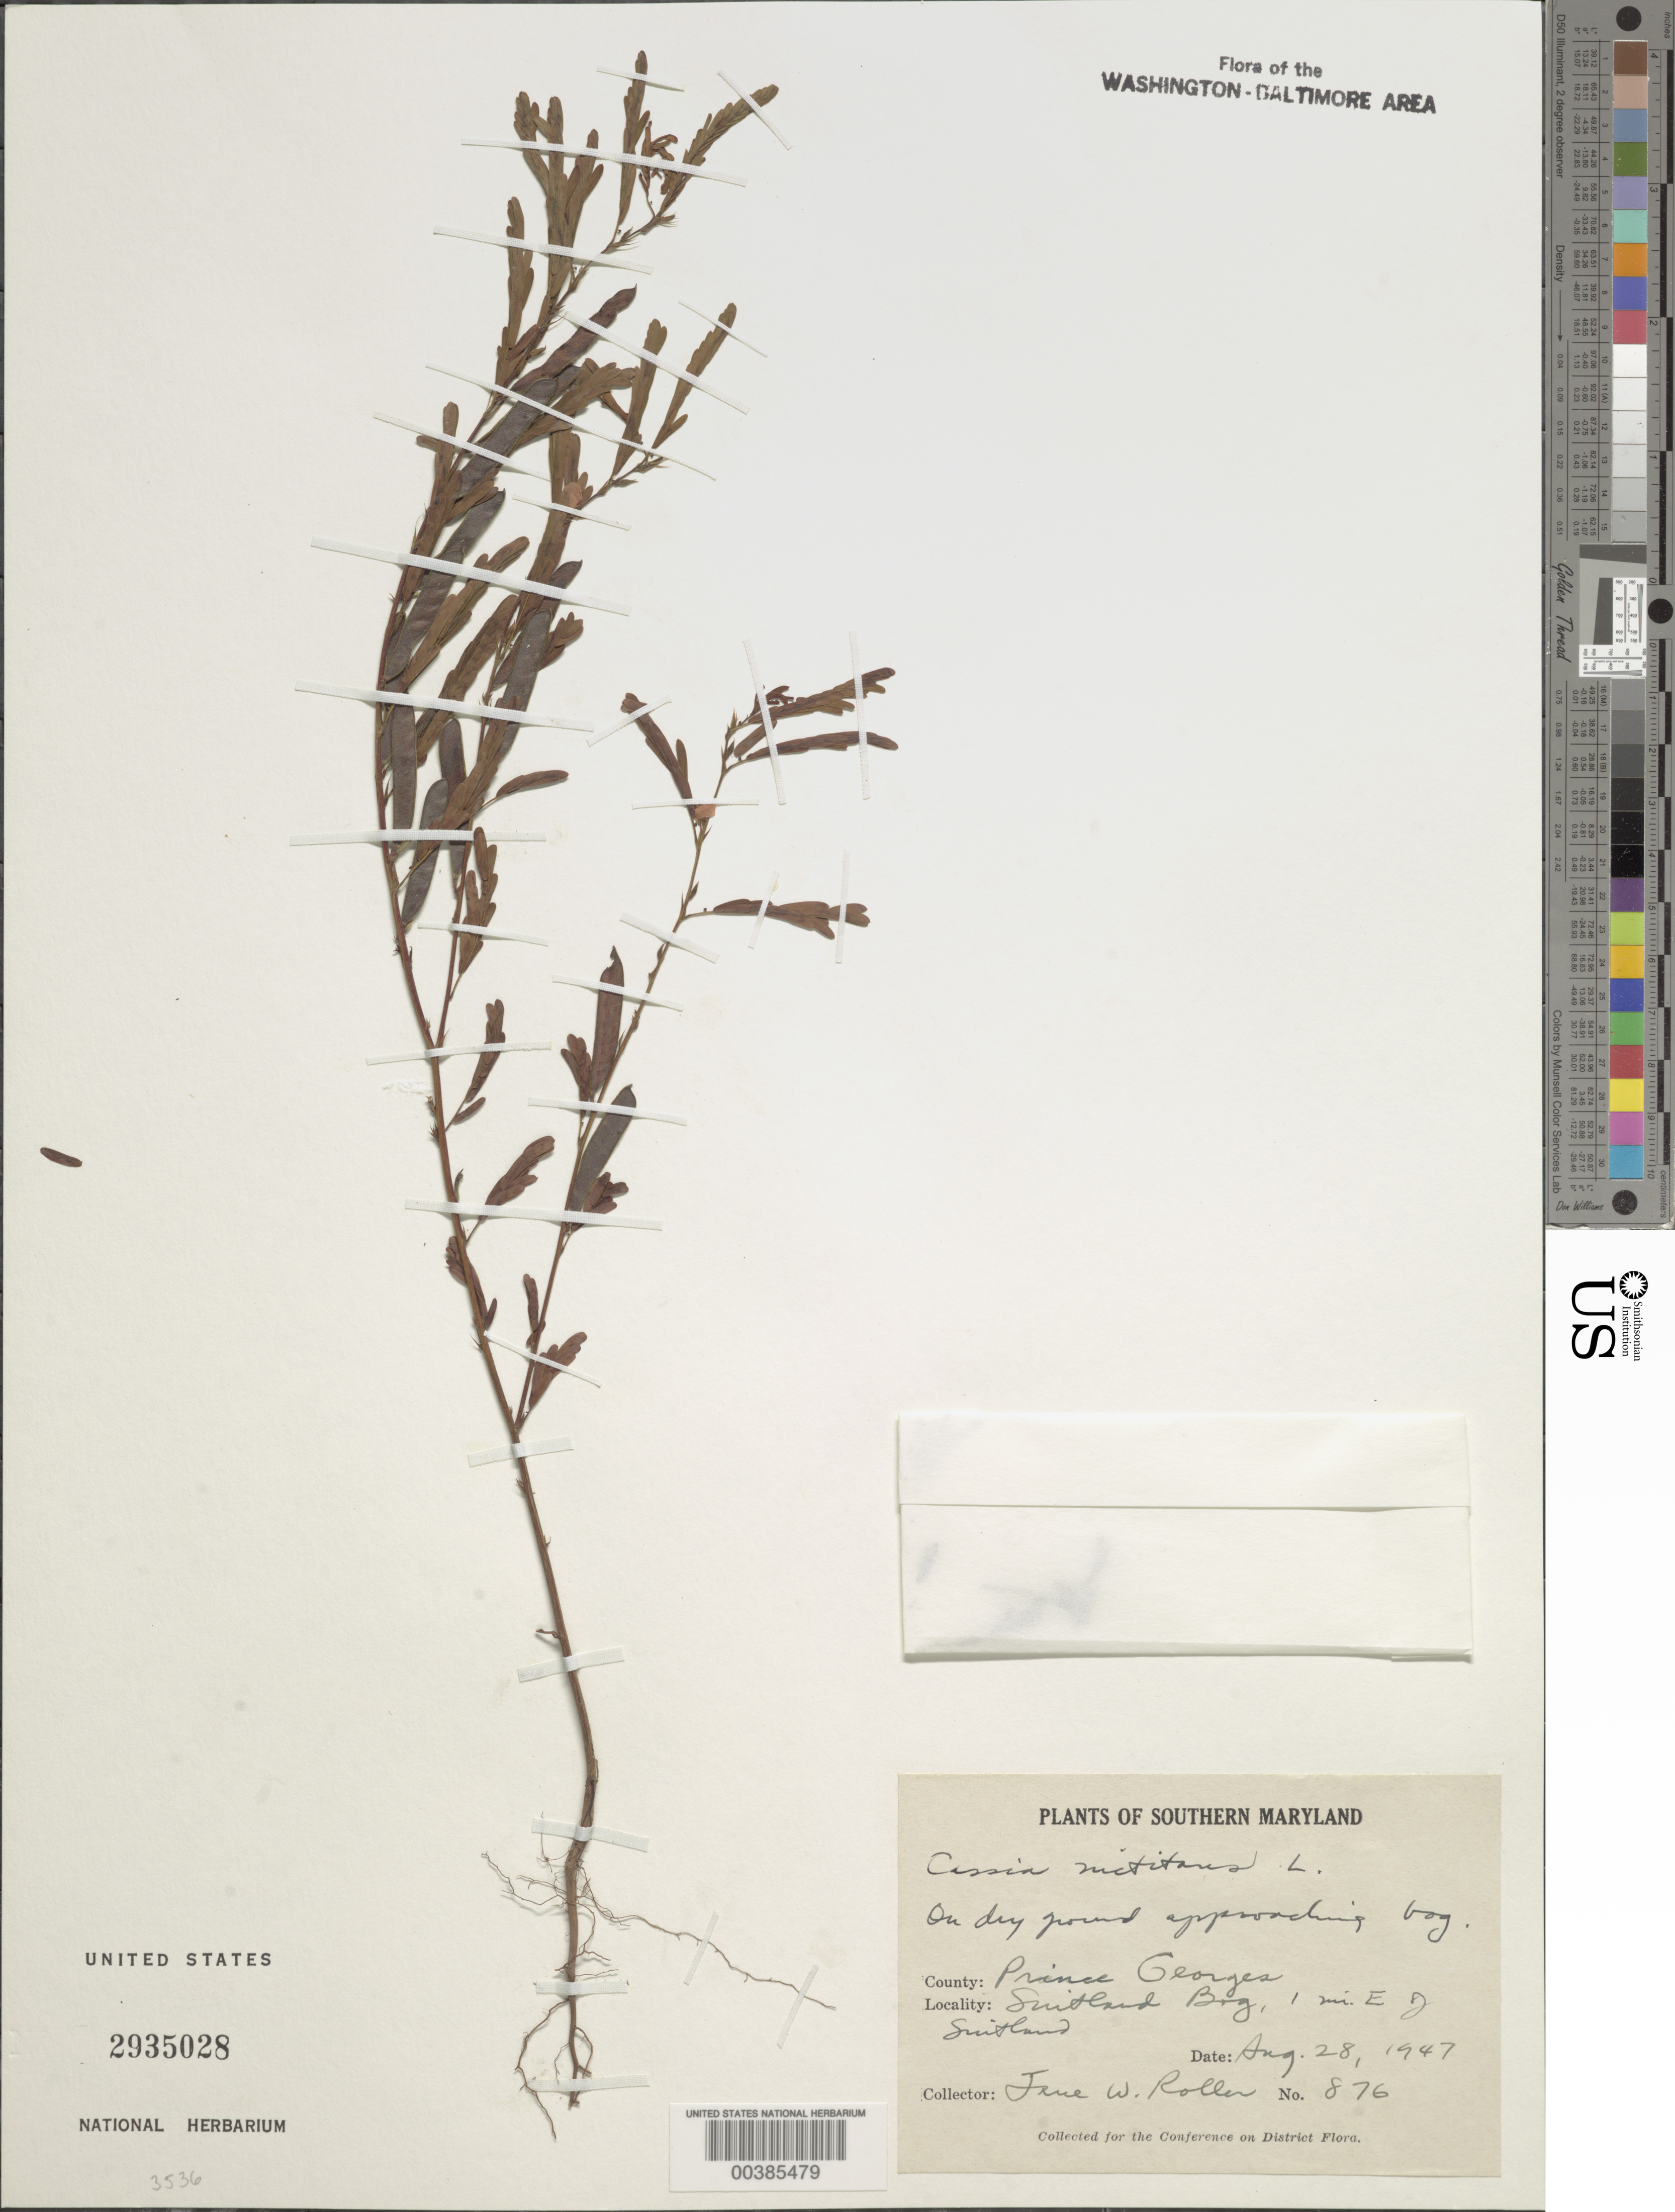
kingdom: Plantae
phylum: Tracheophyta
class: Magnoliopsida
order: Fabales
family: Fabaceae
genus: Chamaecrista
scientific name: Chamaecrista nictitans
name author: (L.) Moench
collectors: J. W. Roller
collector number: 876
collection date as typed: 28 Aug 1947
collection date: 1947-08-28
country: United States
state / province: Maryland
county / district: Prince George's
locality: Suitland Bog, east of Suitland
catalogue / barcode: US 2935028